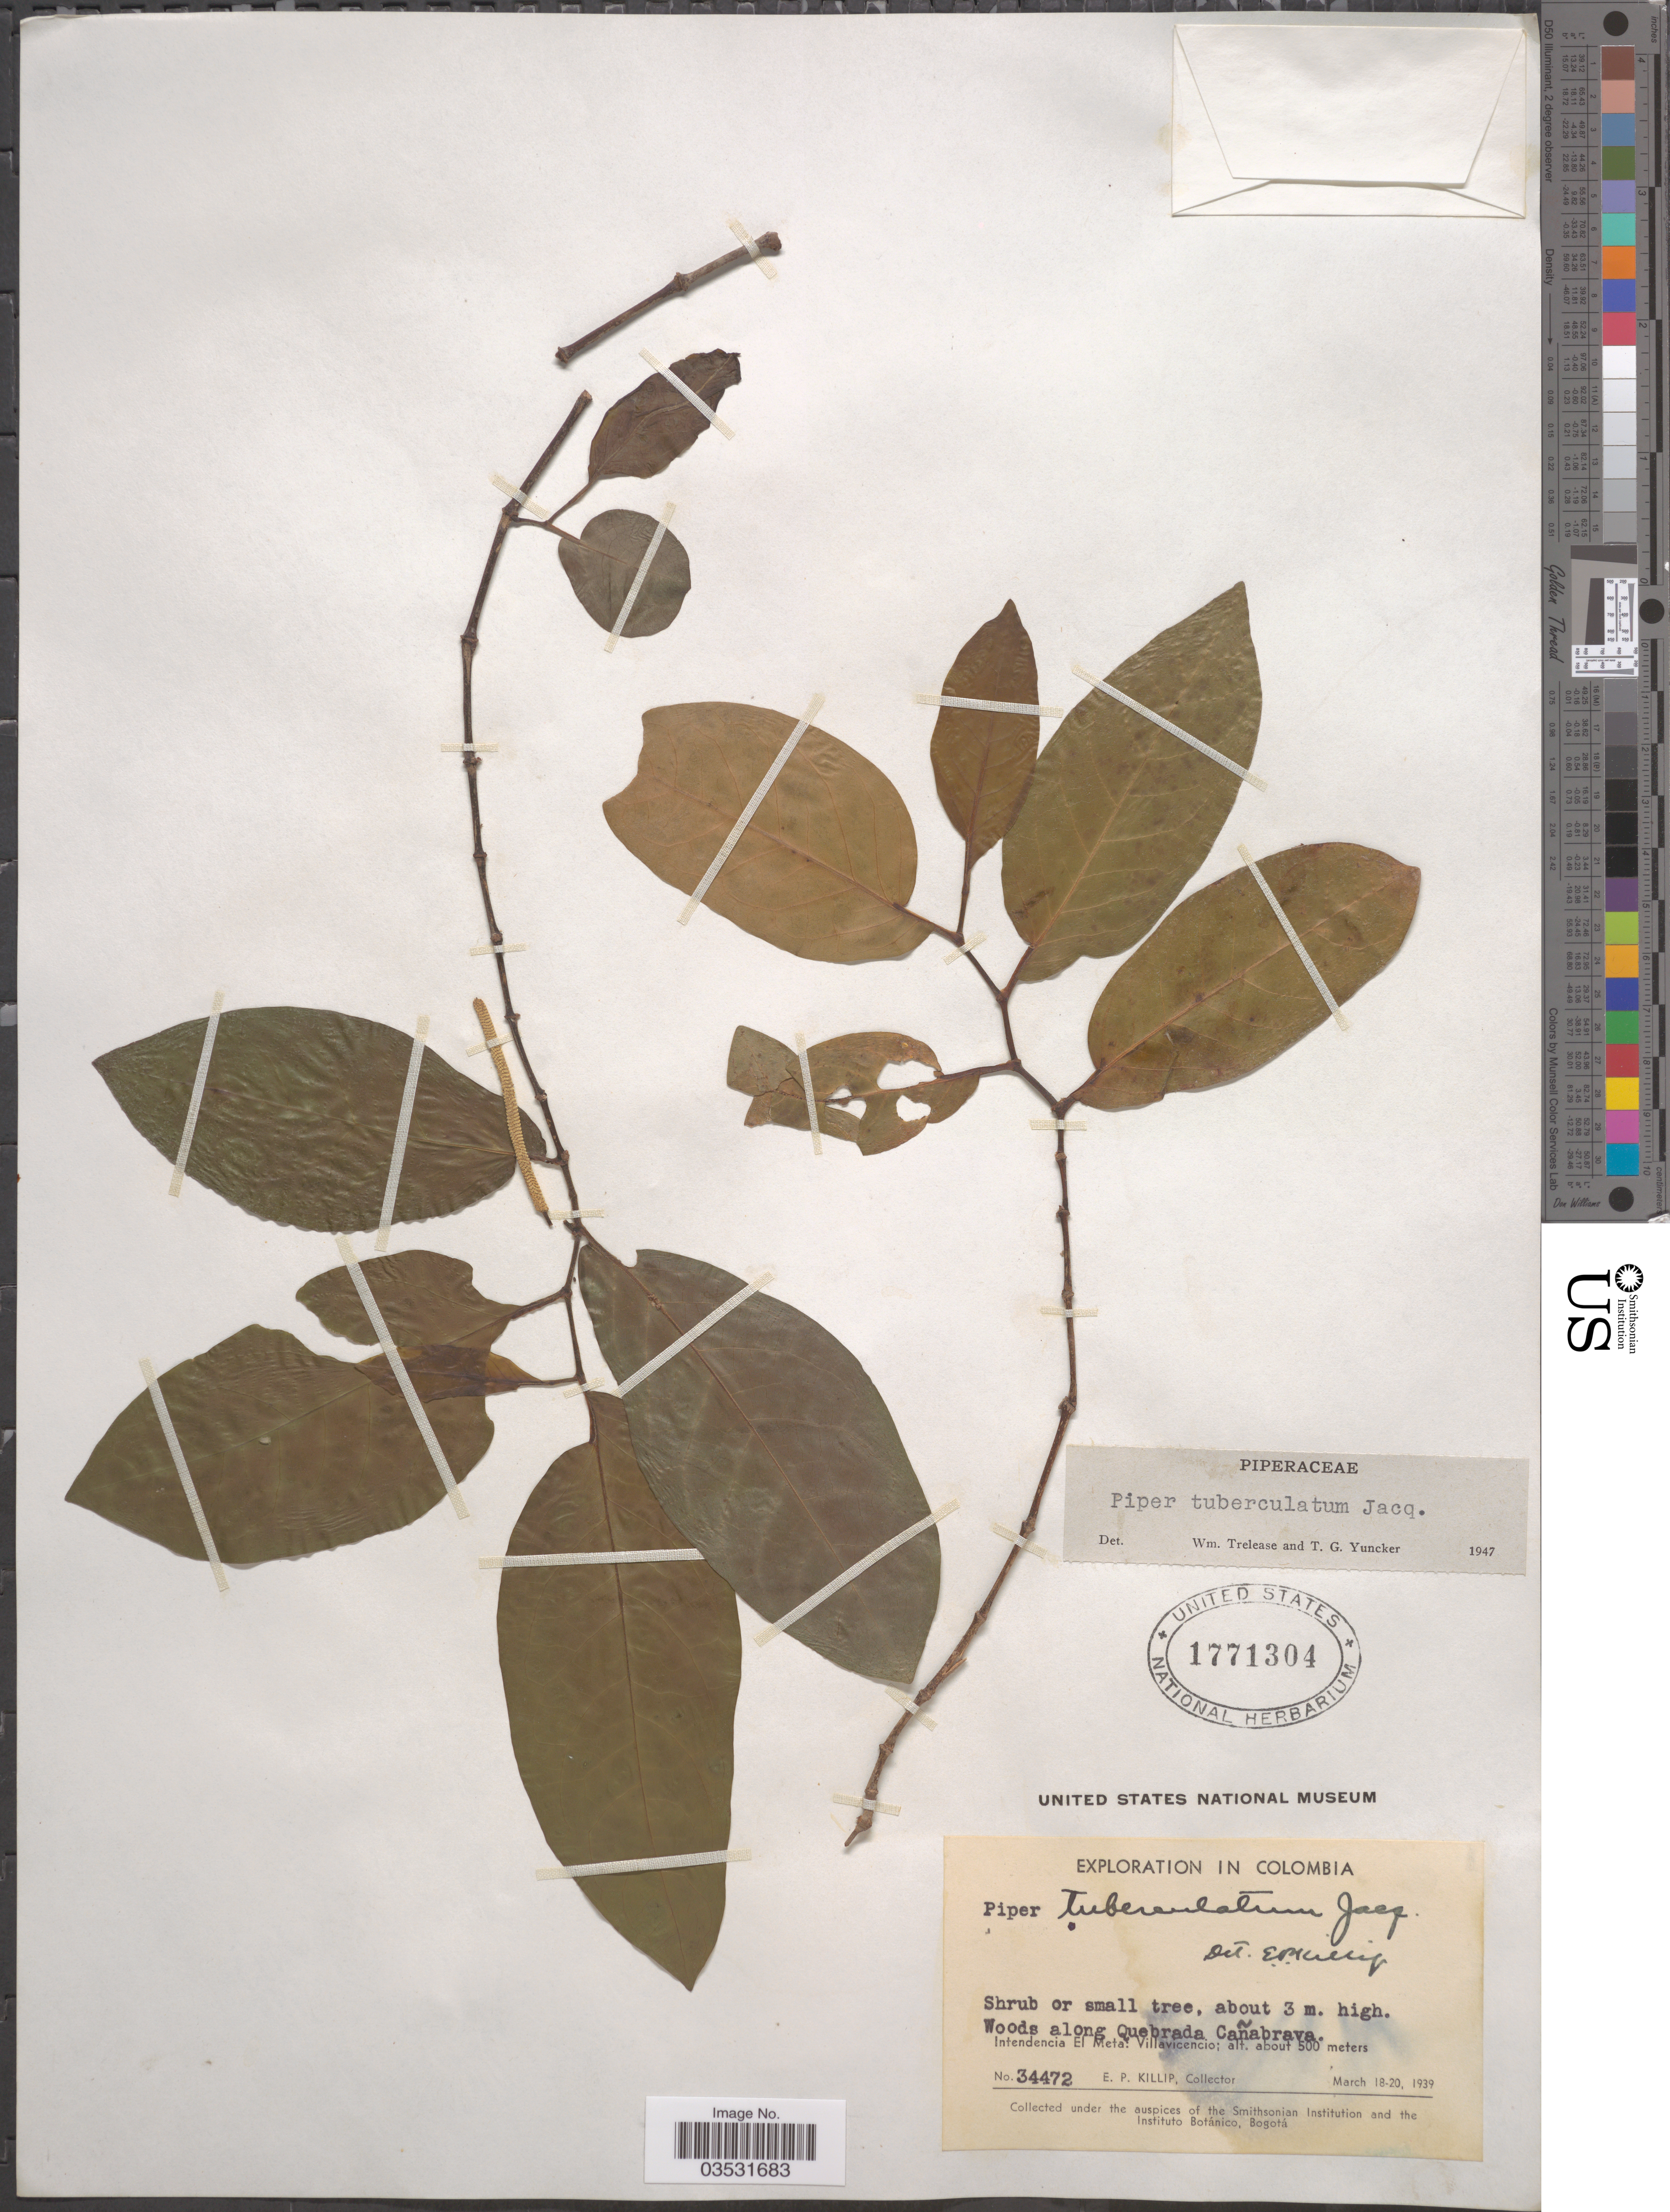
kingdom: Plantae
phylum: Tracheophyta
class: Magnoliopsida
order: Piperales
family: Piperaceae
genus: Piper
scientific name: Piper tuberculatum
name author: Jacq.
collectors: E. P. Killip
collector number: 34472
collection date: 1939-03-18/1939-03-20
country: Colombia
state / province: Meta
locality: Woods along Quebrada Cañabrava. Intendencia El Meta: Villavicencio.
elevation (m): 500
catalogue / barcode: US 1771304